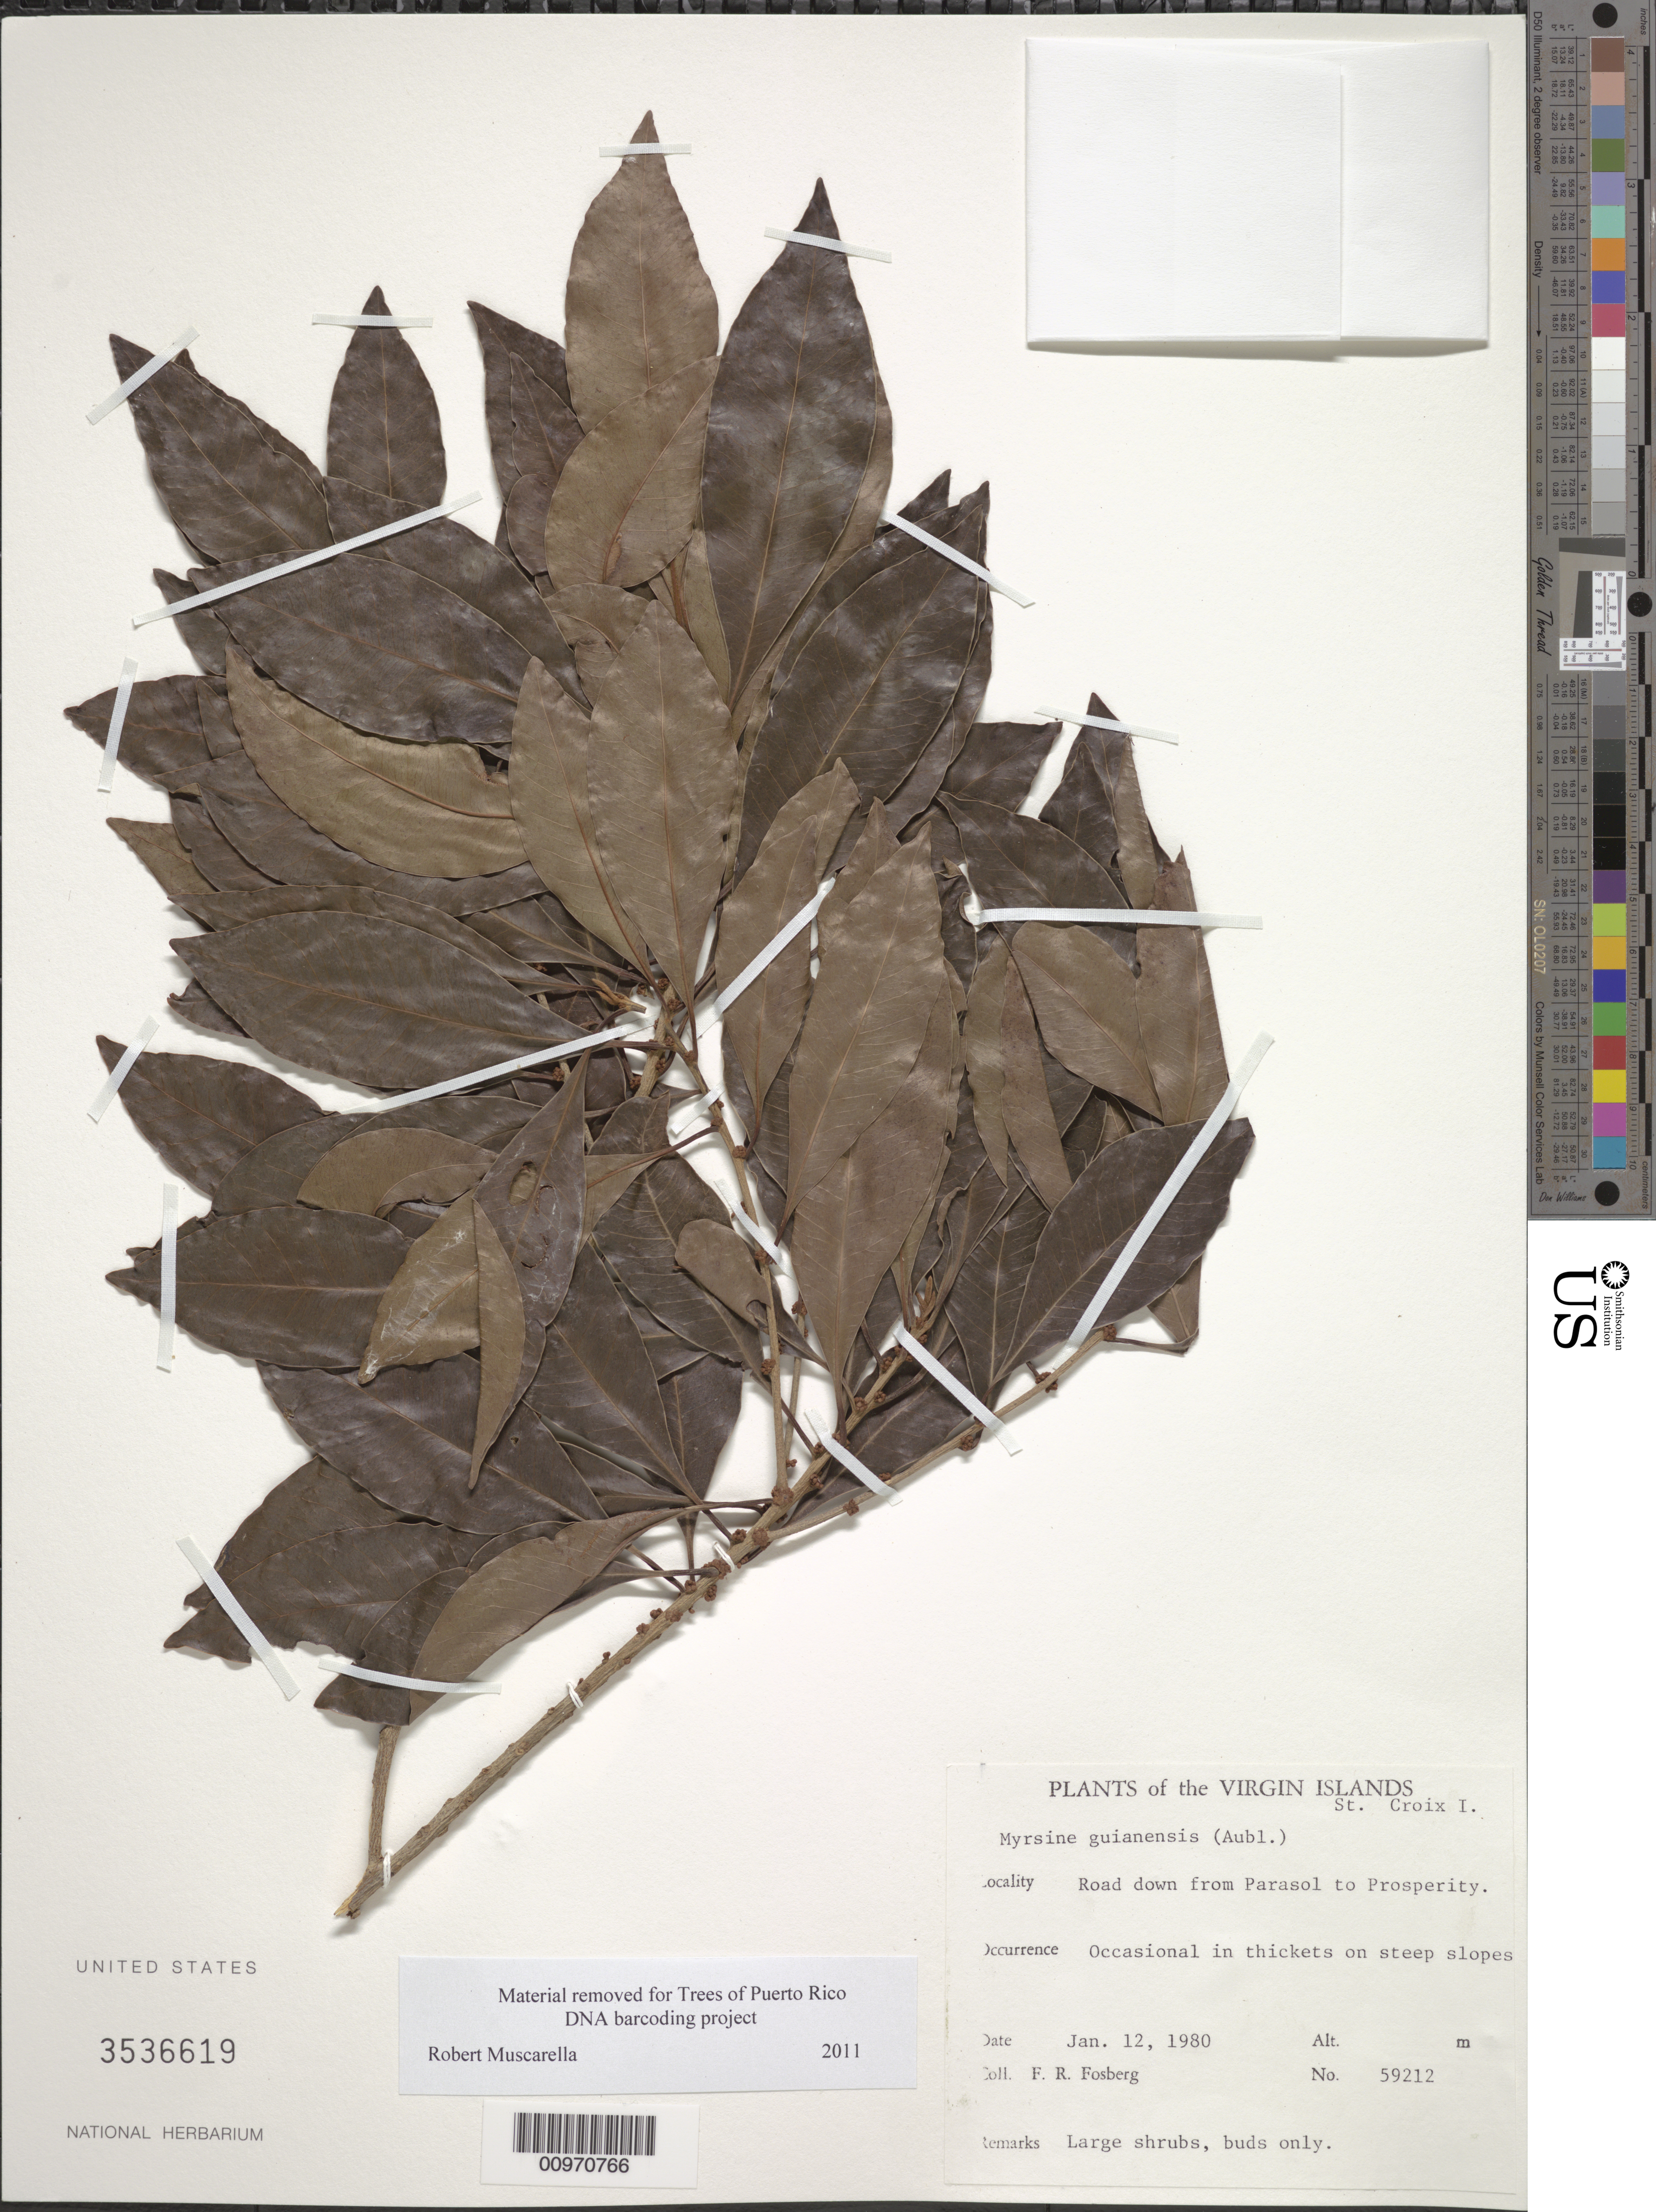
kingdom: Plantae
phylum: Tracheophyta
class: Magnoliopsida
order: Ericales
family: Primulaceae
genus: Myrsine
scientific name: Myrsine guianensis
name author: (Aubl.) Kuntze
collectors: F. R. Fosberg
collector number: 59212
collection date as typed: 12 Jan 1980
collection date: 1980-01-12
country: U.S. Virgin Islands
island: St. Croix I.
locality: Road down from Parasol to Prosperity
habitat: In thickets on steep slopes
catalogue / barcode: US 3536619